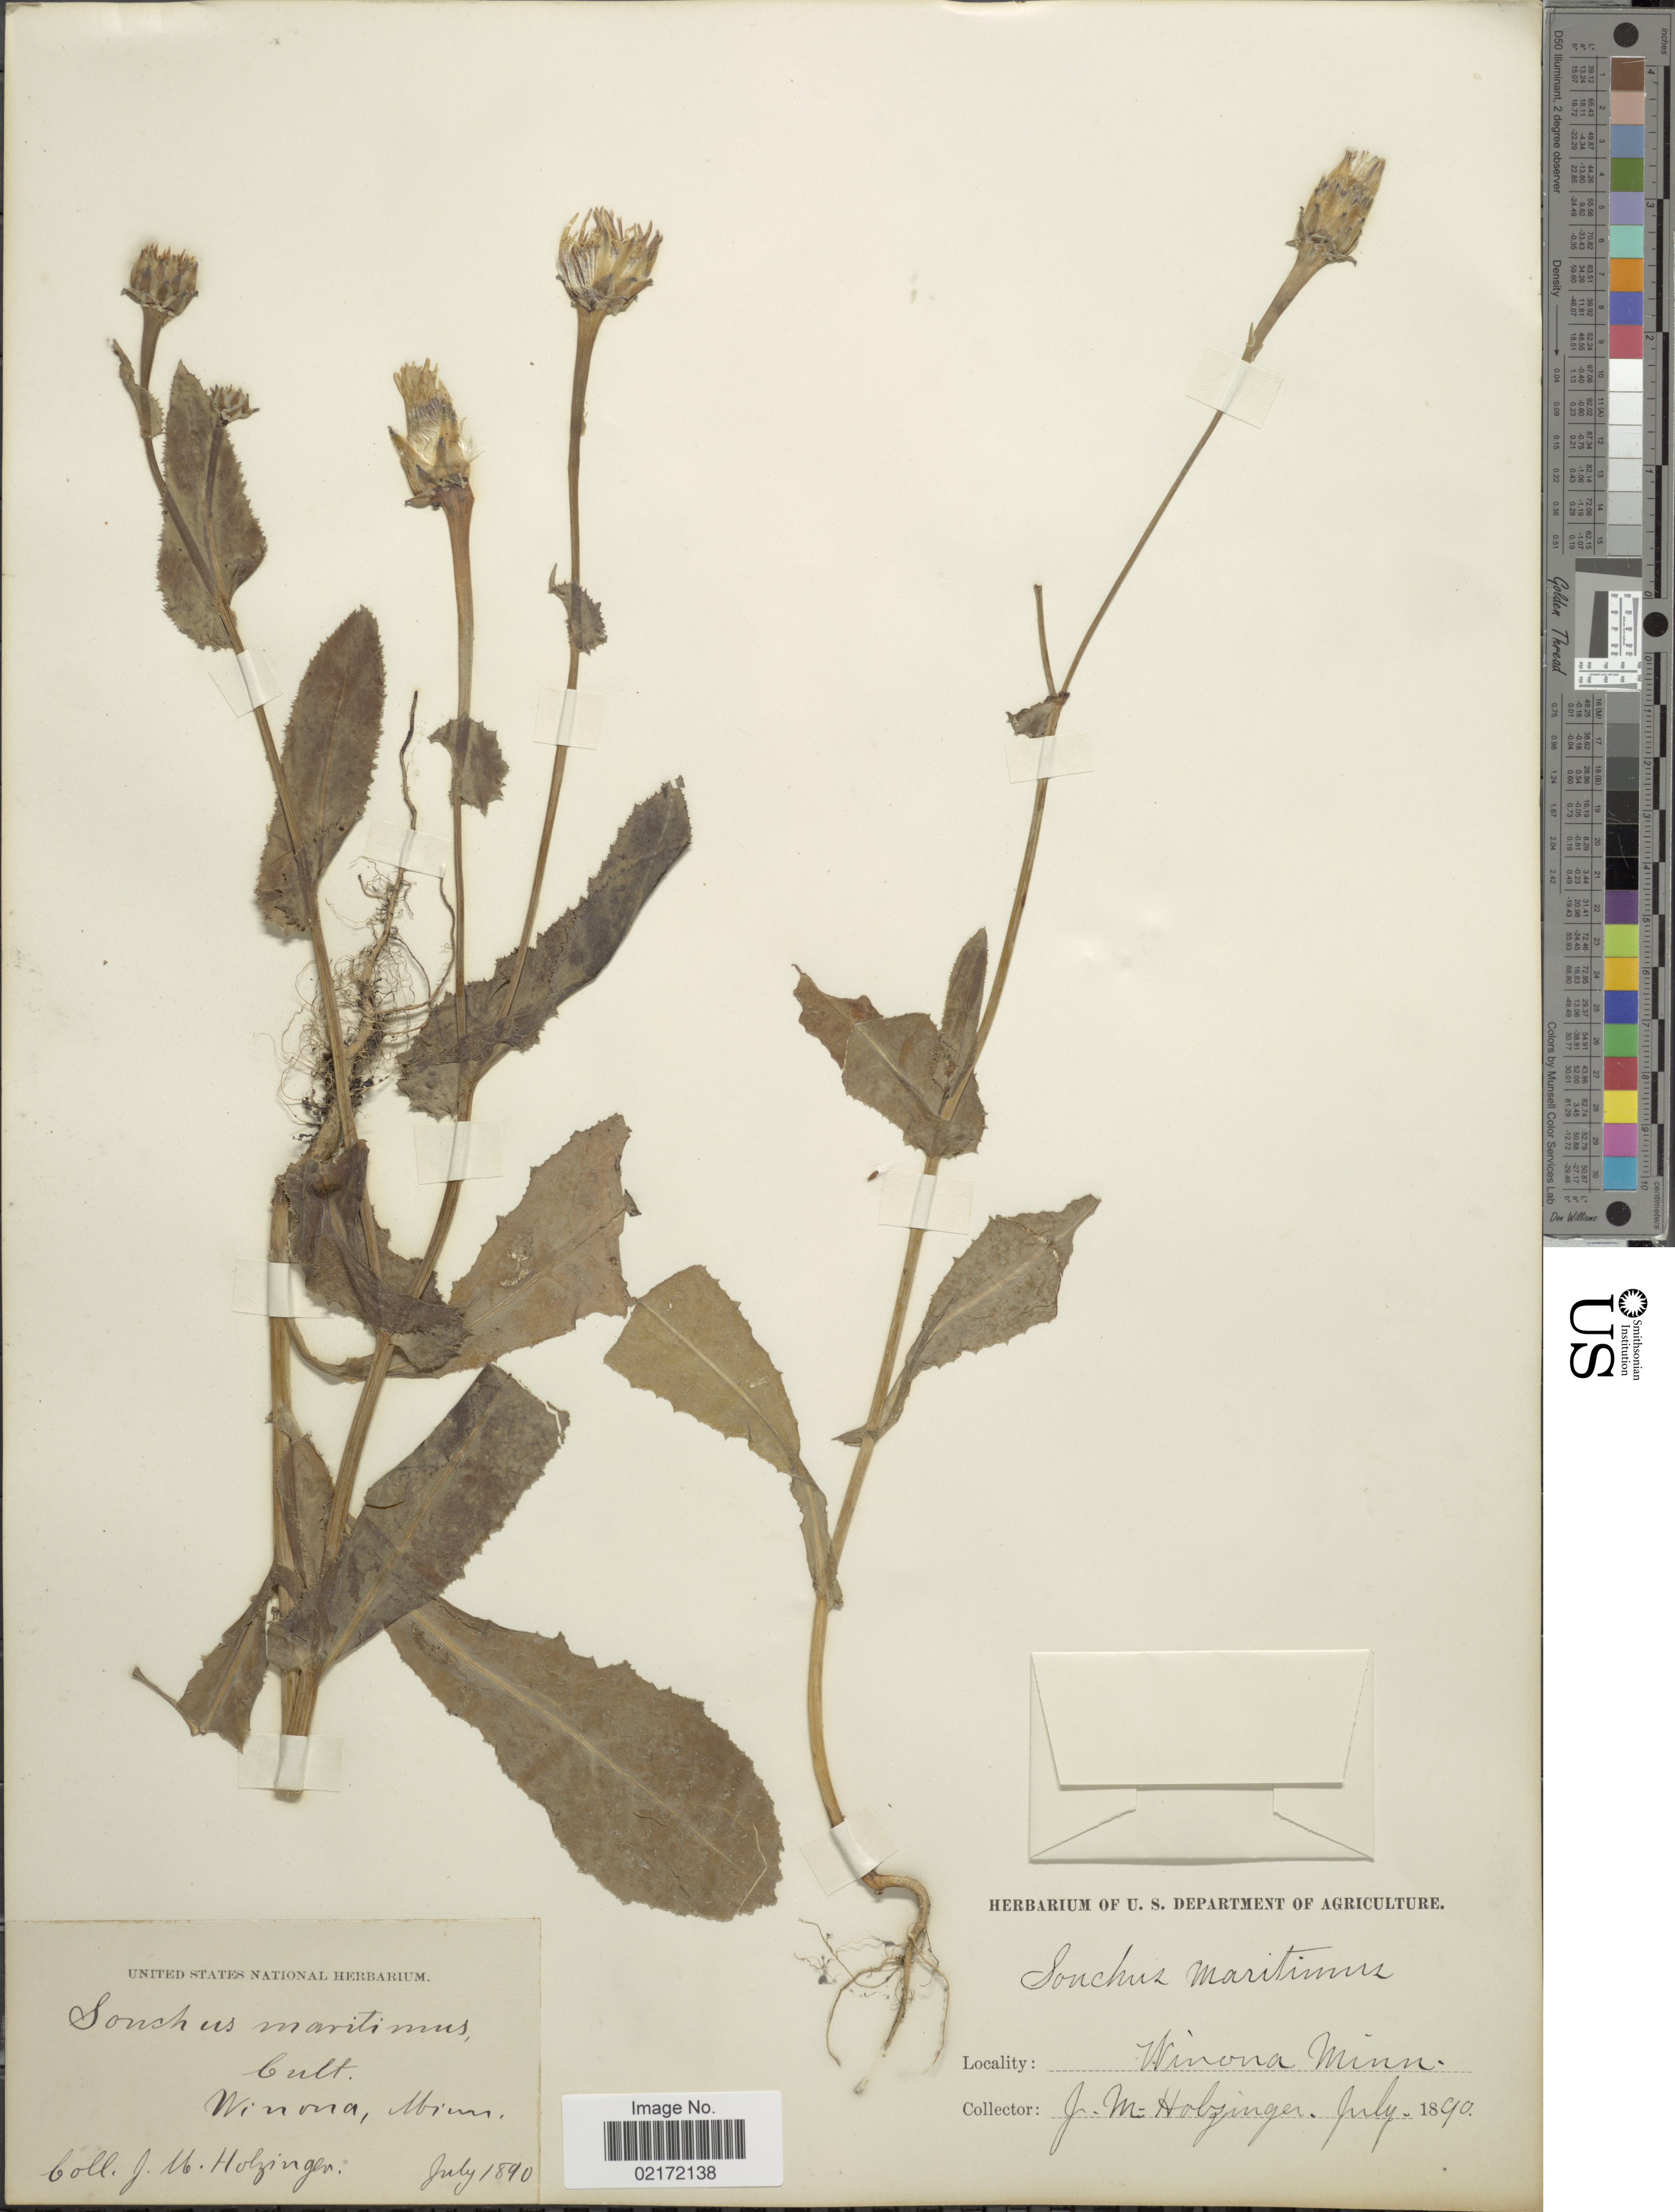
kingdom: Plantae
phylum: Tracheophyta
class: Magnoliopsida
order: Asterales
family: Asteraceae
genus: Sonchus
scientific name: Sonchus sp.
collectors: J. M. Holzinger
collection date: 1890-07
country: United States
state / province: Minnesota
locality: Cult, Winona